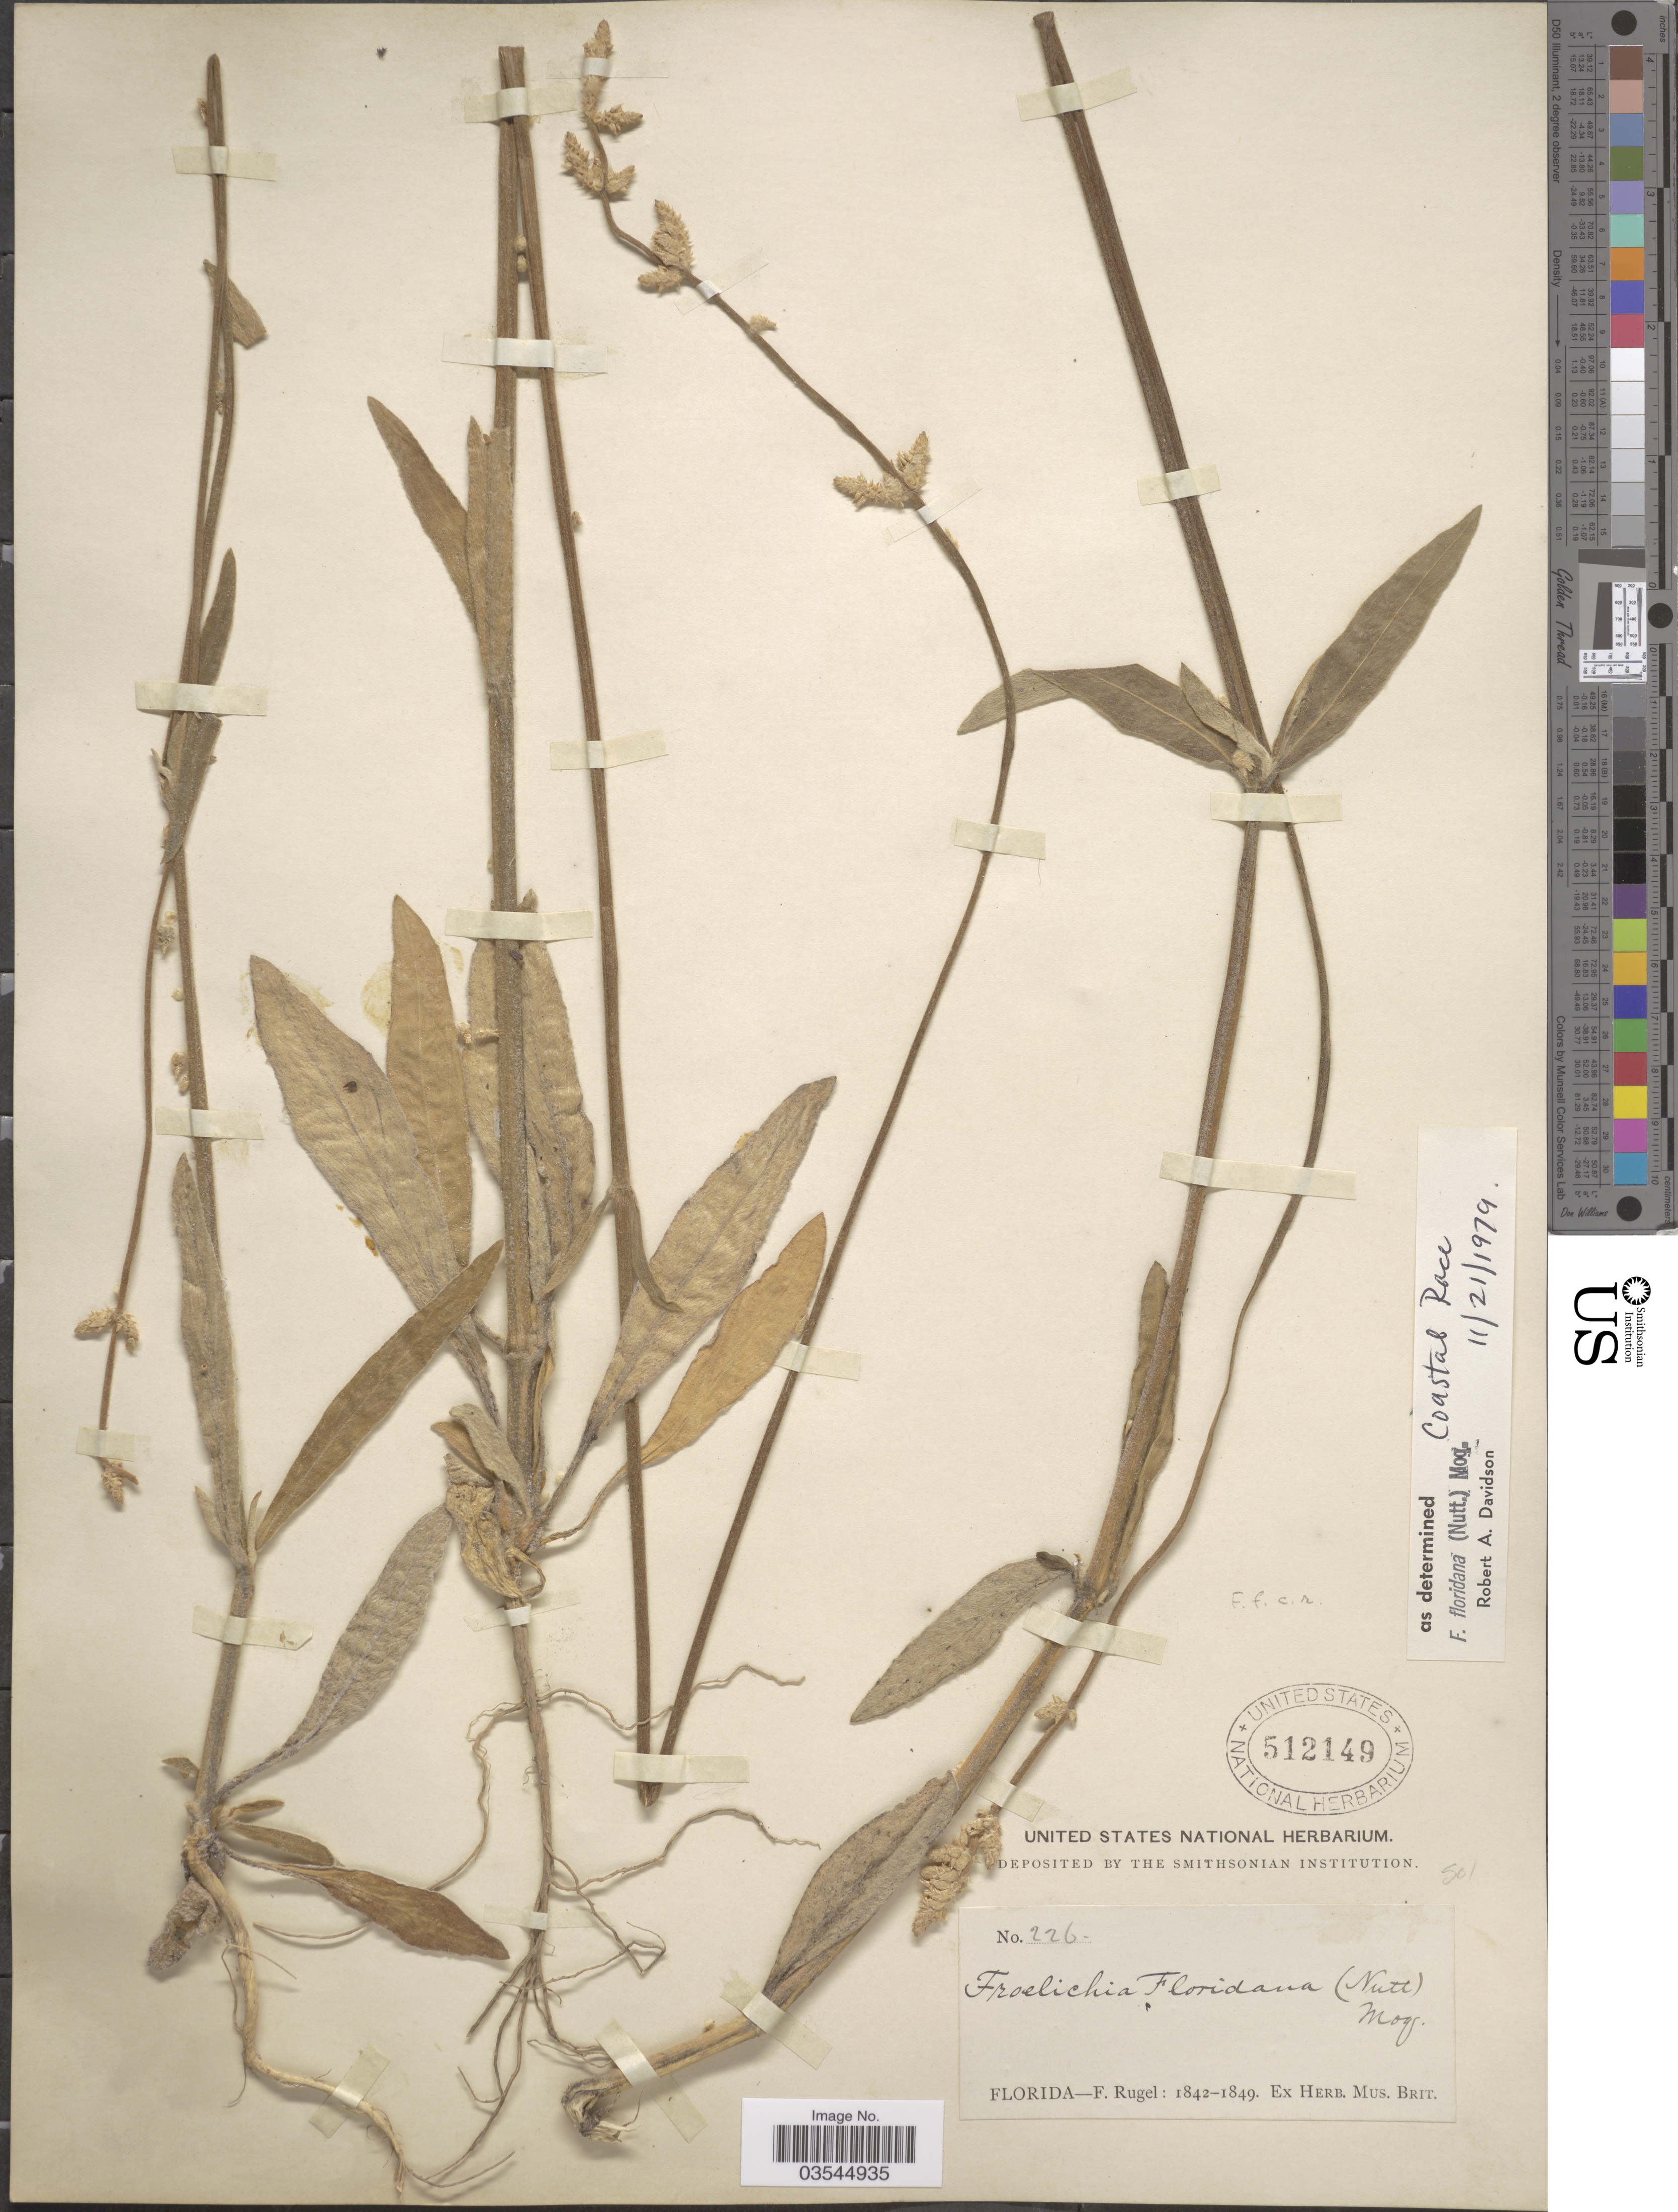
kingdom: Plantae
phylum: Tracheophyta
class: Magnoliopsida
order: Caryophyllales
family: Amaranthaceae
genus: Froelichia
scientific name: Froelichia floridana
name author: (Nutt.) Moq.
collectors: F. Rugel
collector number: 226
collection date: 1842/1849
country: United States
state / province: Florida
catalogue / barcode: US 512149